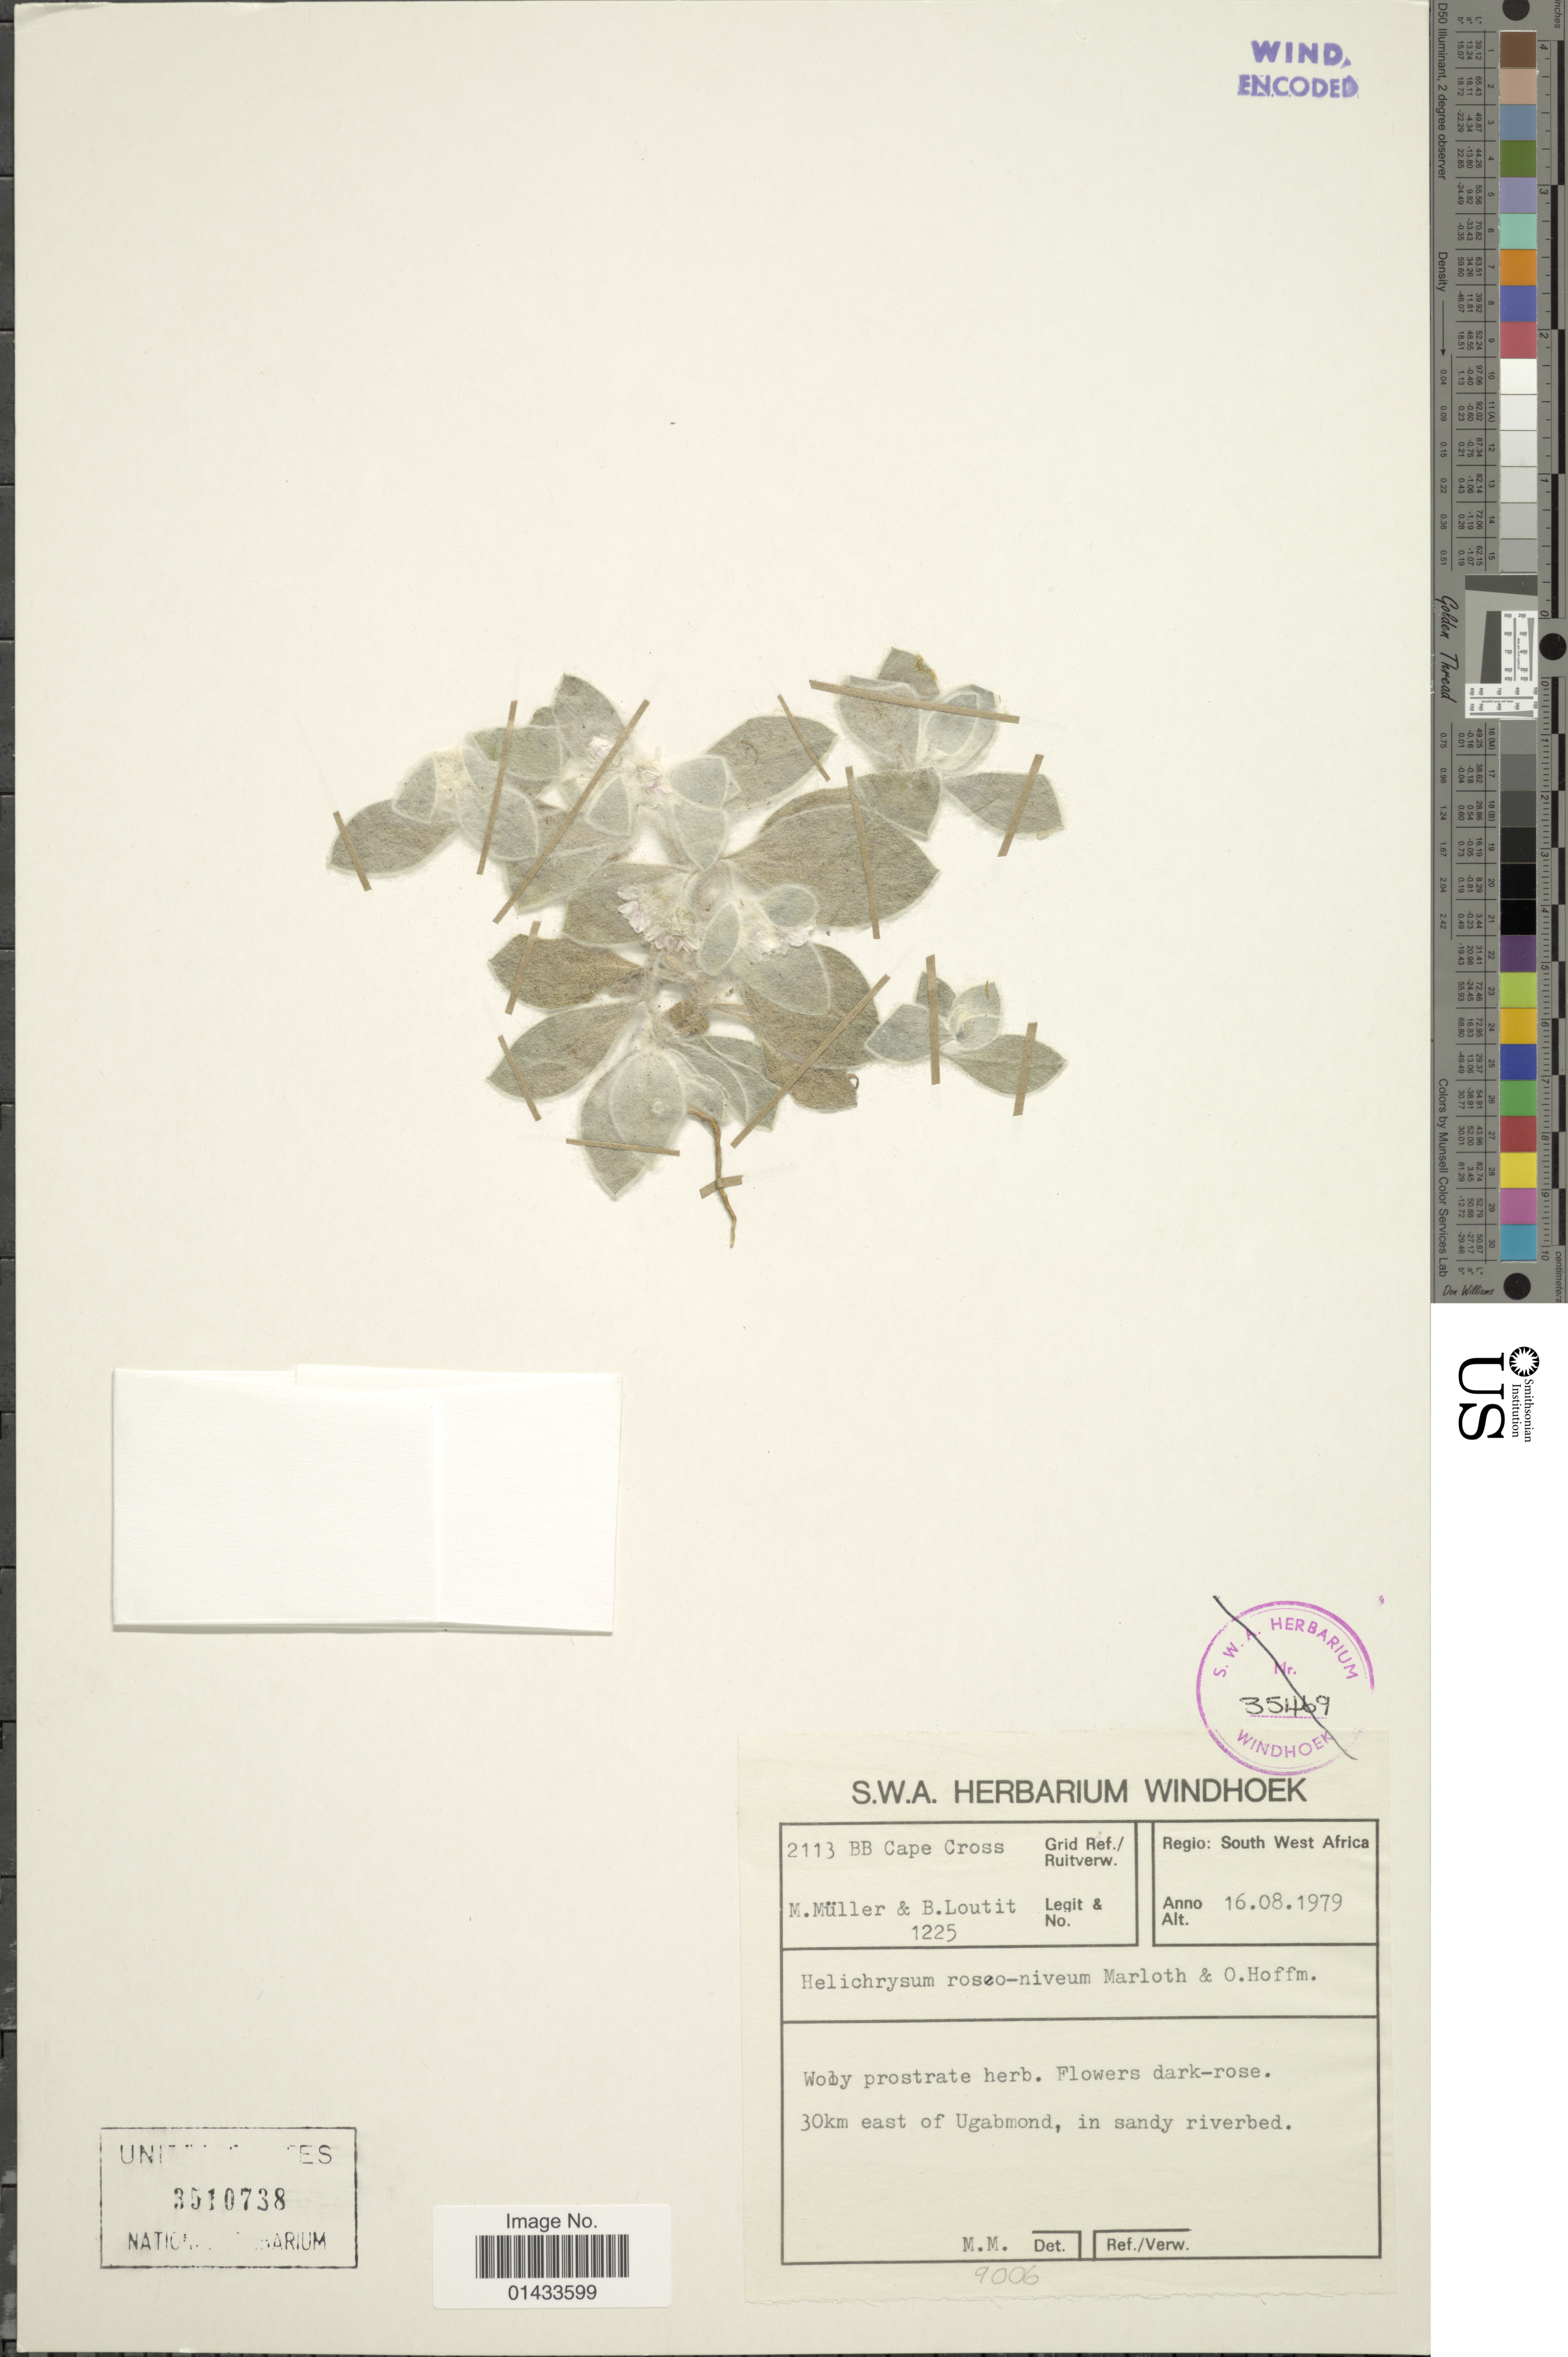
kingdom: Plantae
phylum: Tracheophyta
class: Magnoliopsida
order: Asterales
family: Asteraceae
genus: Helichrysum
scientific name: Helichrysum roseo-niveum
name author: Marloth & O. Hoffm.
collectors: M. Muller & B. Loutit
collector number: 1225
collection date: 1979-08-16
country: Namibia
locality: Regio South West Africa, Grid ref./Ruitverw. 2113 BB Cape Cross, 30 km east of Ugabmond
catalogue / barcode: US 3510738